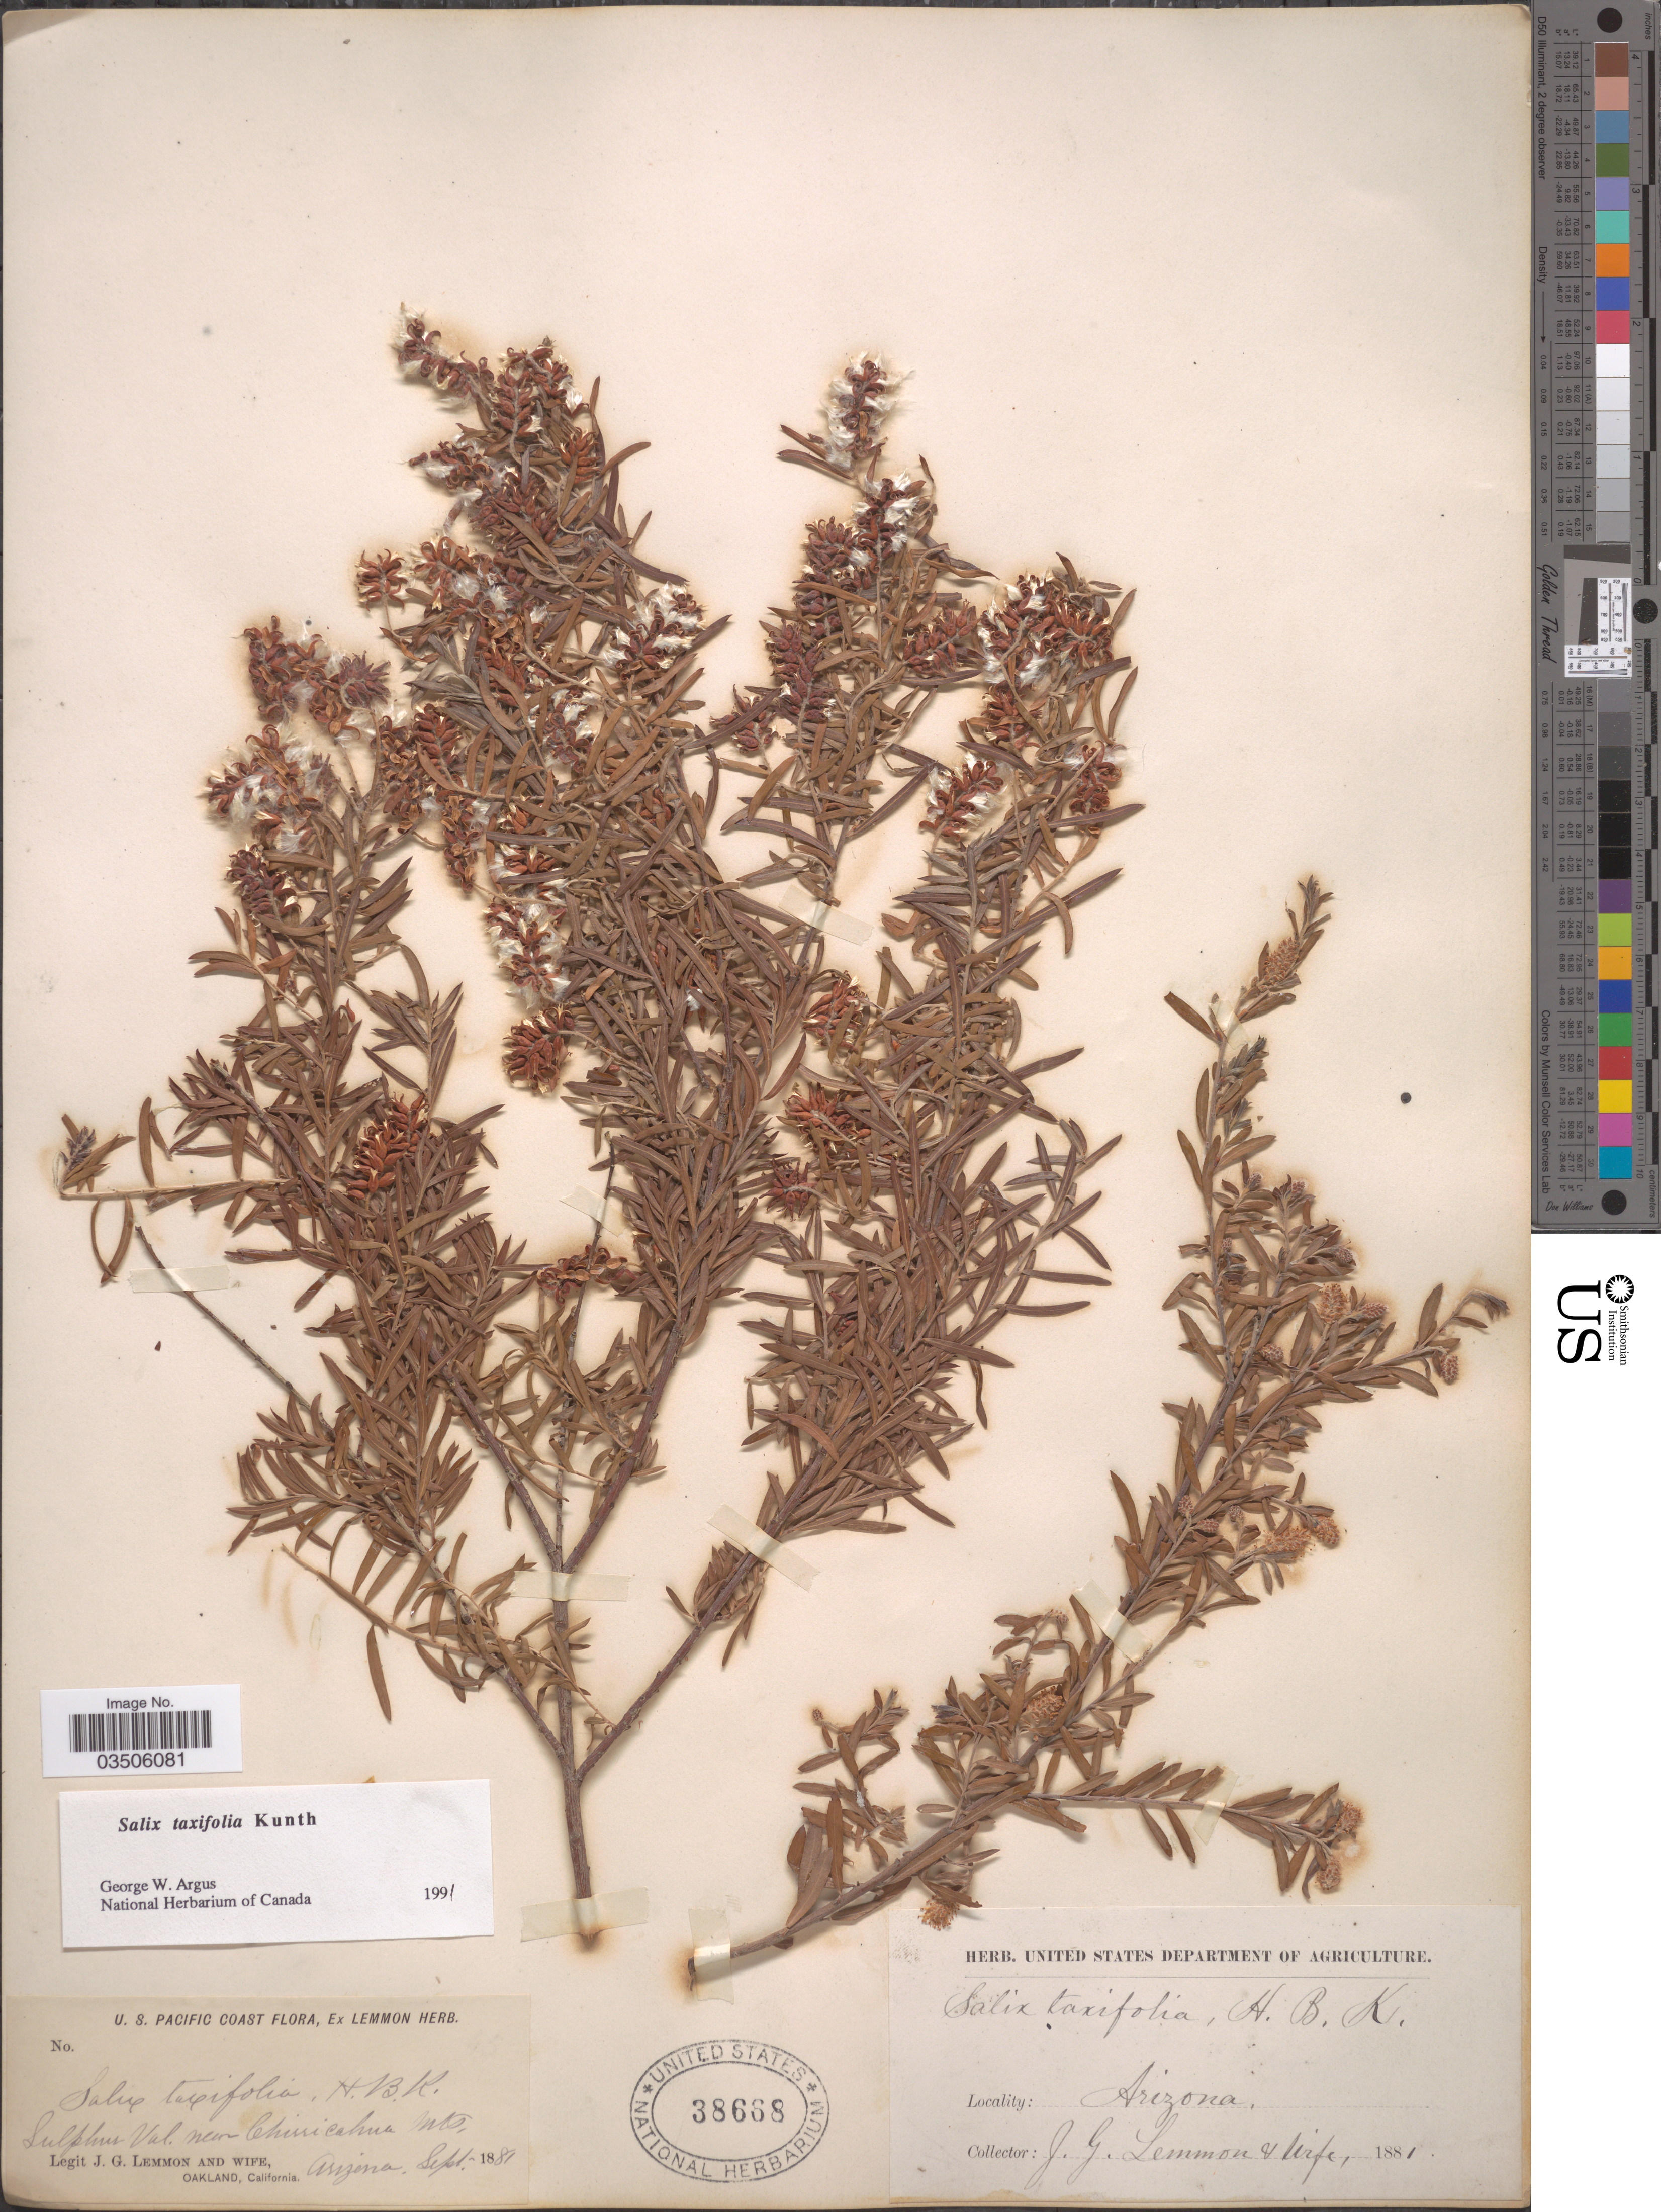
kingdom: Plantae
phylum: Tracheophyta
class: Magnoliopsida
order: Malpighiales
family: Salicaceae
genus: Salix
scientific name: Salix taxifolia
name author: Kunth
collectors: J. Lemmon & Mrs. J. G. Lemmon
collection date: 1881-09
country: United States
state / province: Arizona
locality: Sulphur Val. near Chiricahua Mts.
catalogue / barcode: US 38668